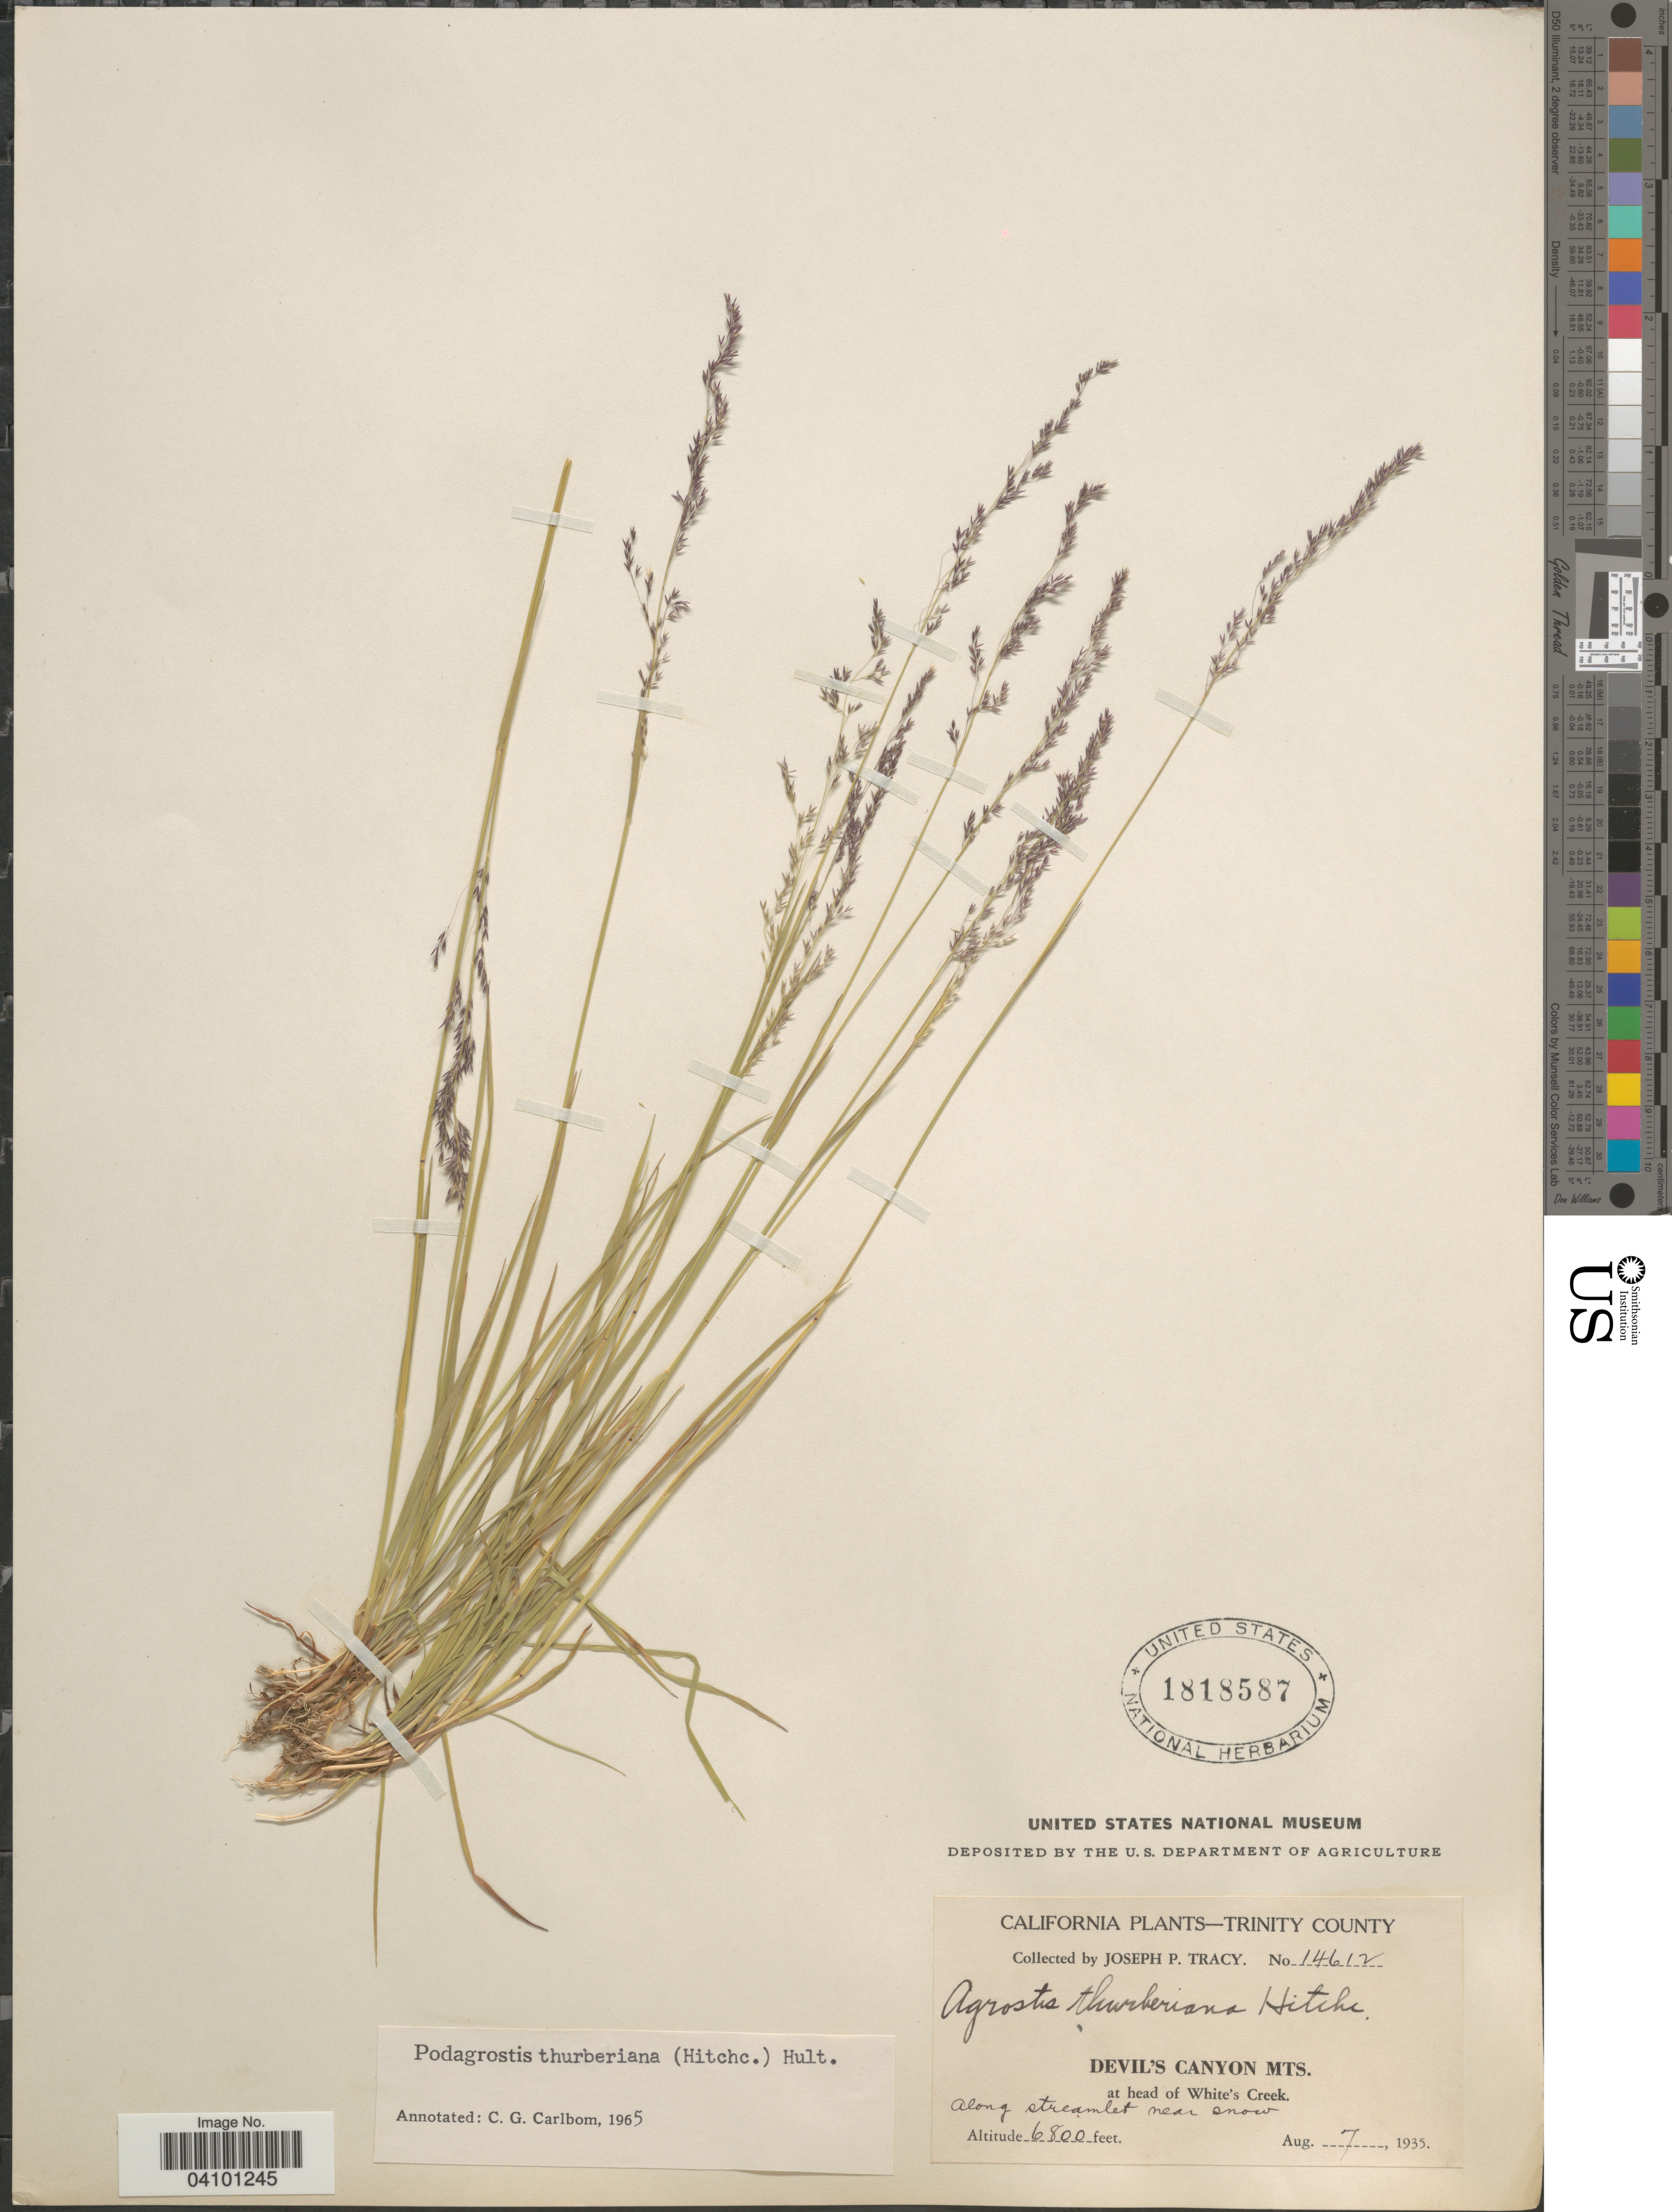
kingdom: Plantae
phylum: Tracheophyta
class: Liliopsida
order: Poales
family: Poaceae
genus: Podagrostis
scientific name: Podagrostis thurberiana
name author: Hitchc.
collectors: J. Tracy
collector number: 14612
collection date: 1935-08-07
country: United States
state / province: California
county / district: Trinity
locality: Trinity County. Devil's Canyon Mts. at head of White's Creek.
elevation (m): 2073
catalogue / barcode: US 1818587